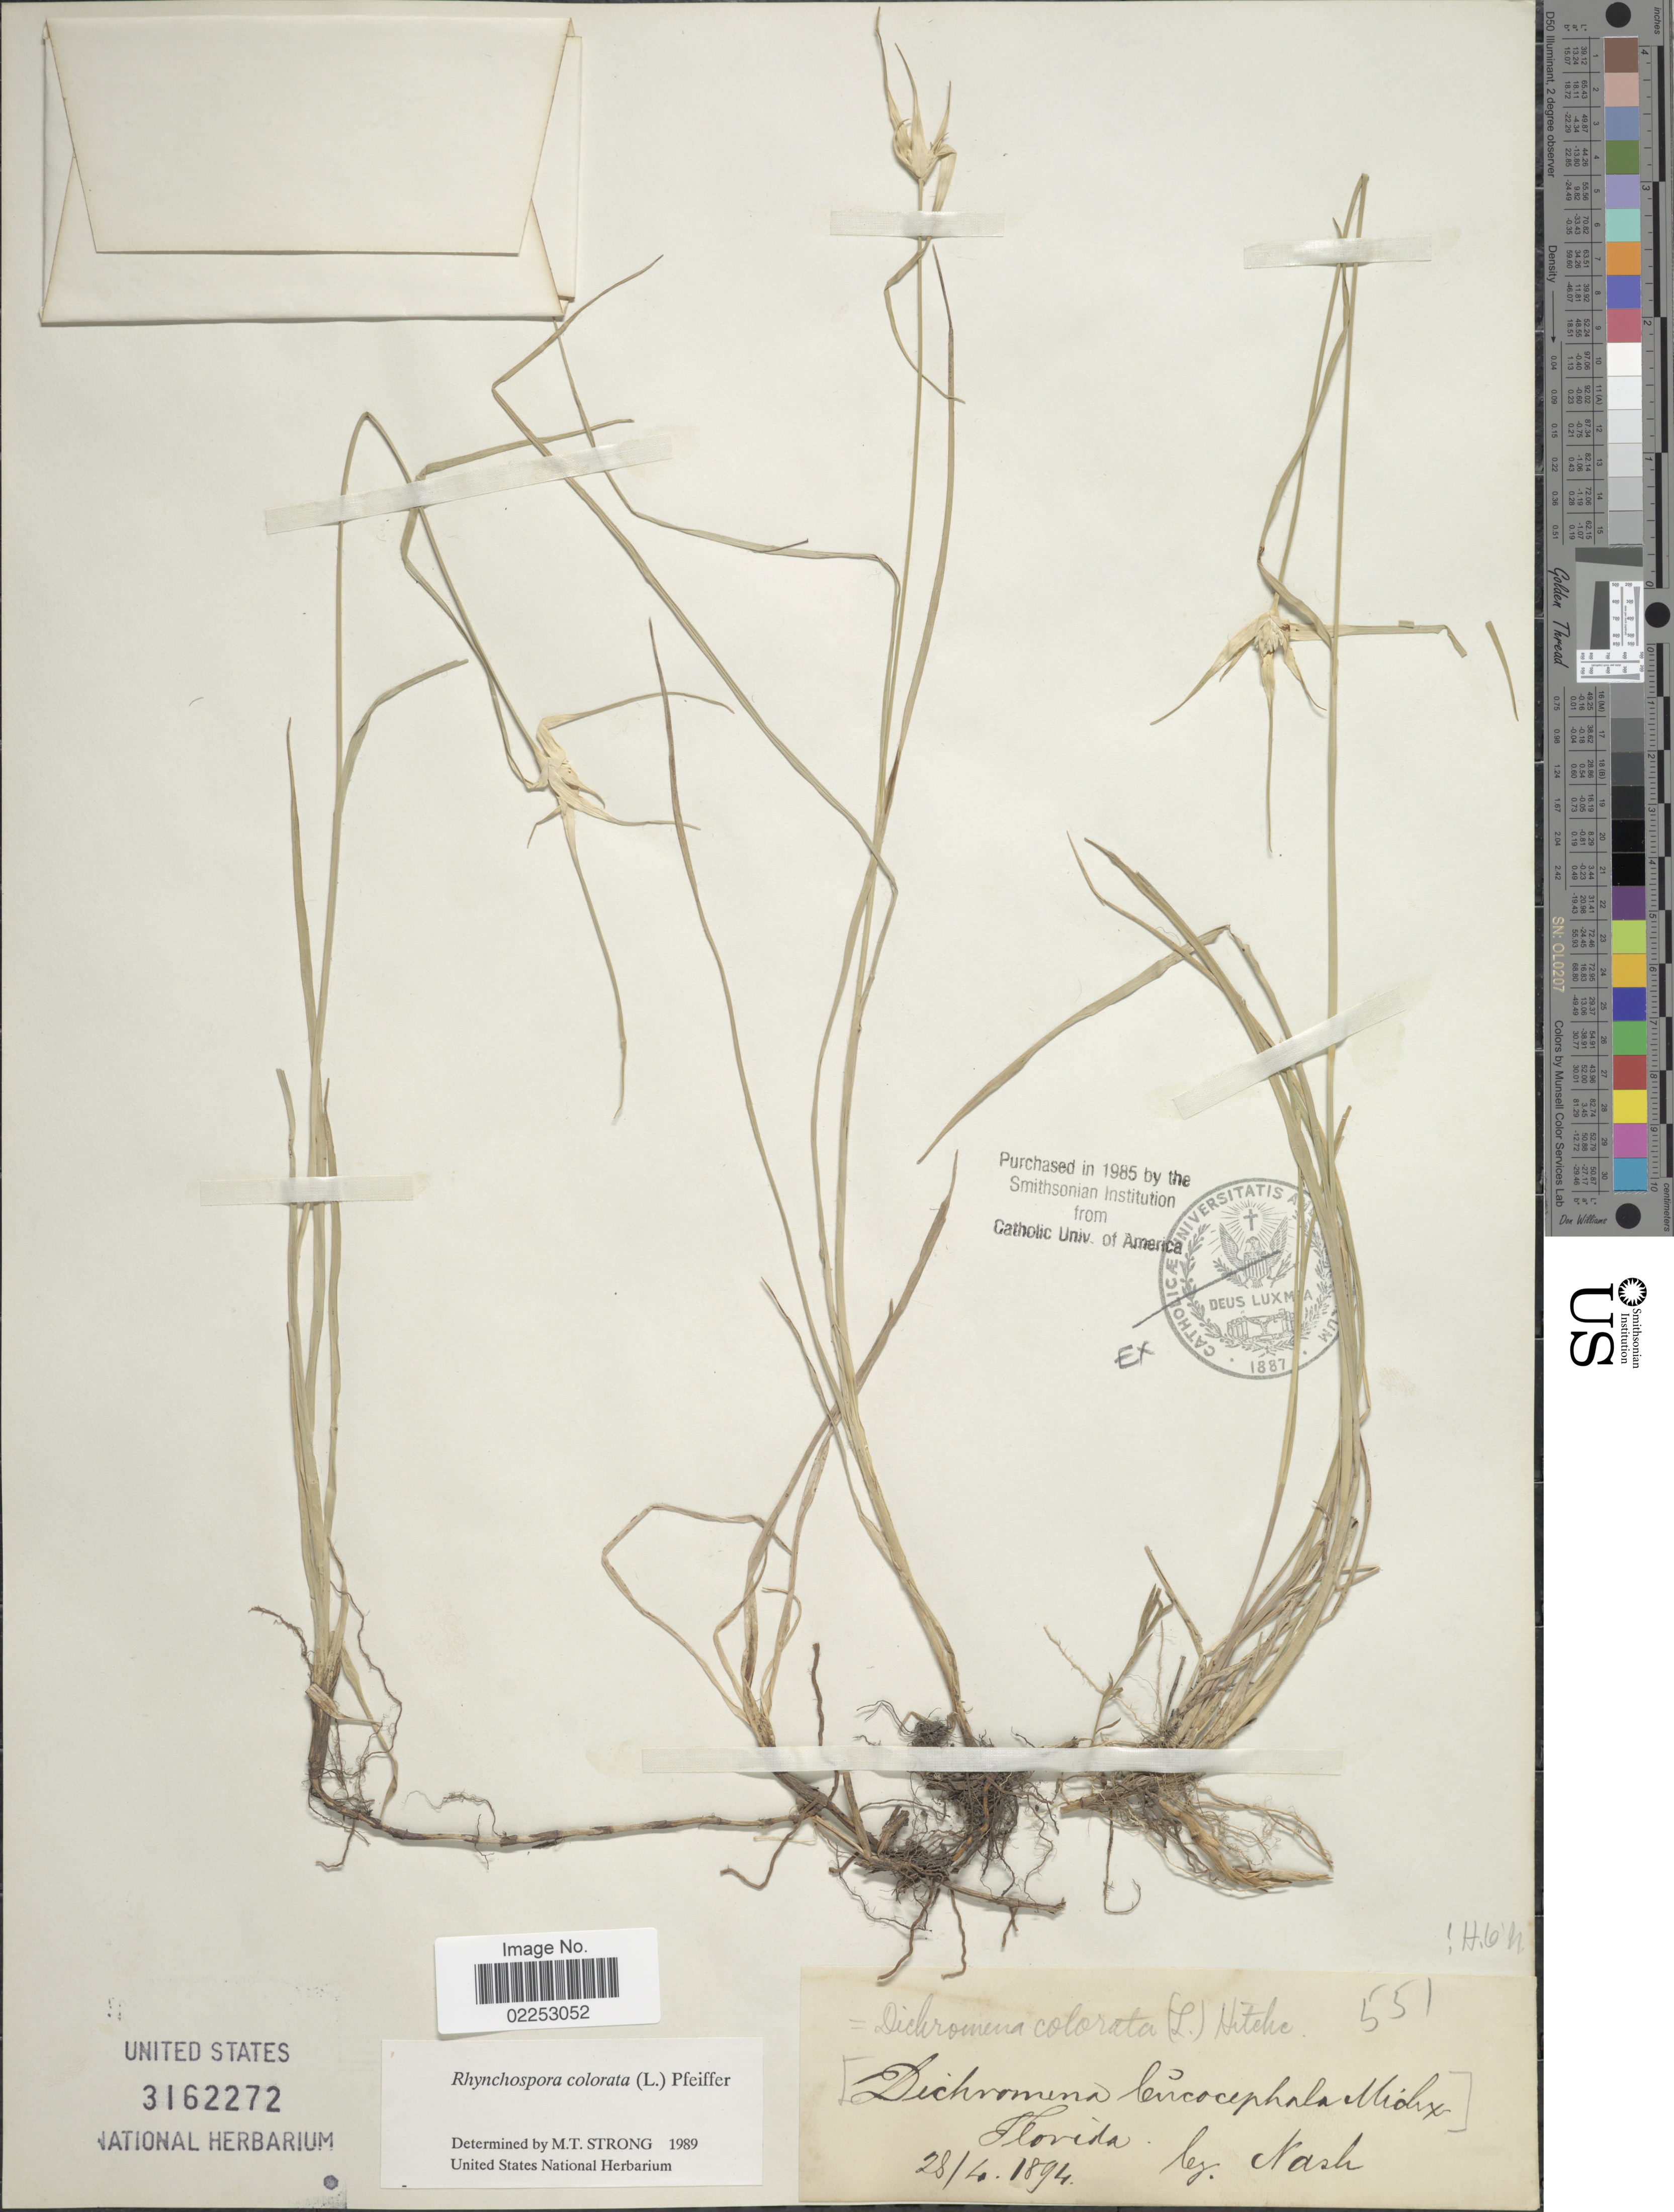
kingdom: Plantae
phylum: Tracheophyta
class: Liliopsida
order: Poales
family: Cyperaceae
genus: Rhynchospora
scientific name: Rhynchospora colorata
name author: (L.) H. Pfeiff.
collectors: -- Nash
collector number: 551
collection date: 1894-04-28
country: United States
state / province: Florida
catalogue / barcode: US 3162272